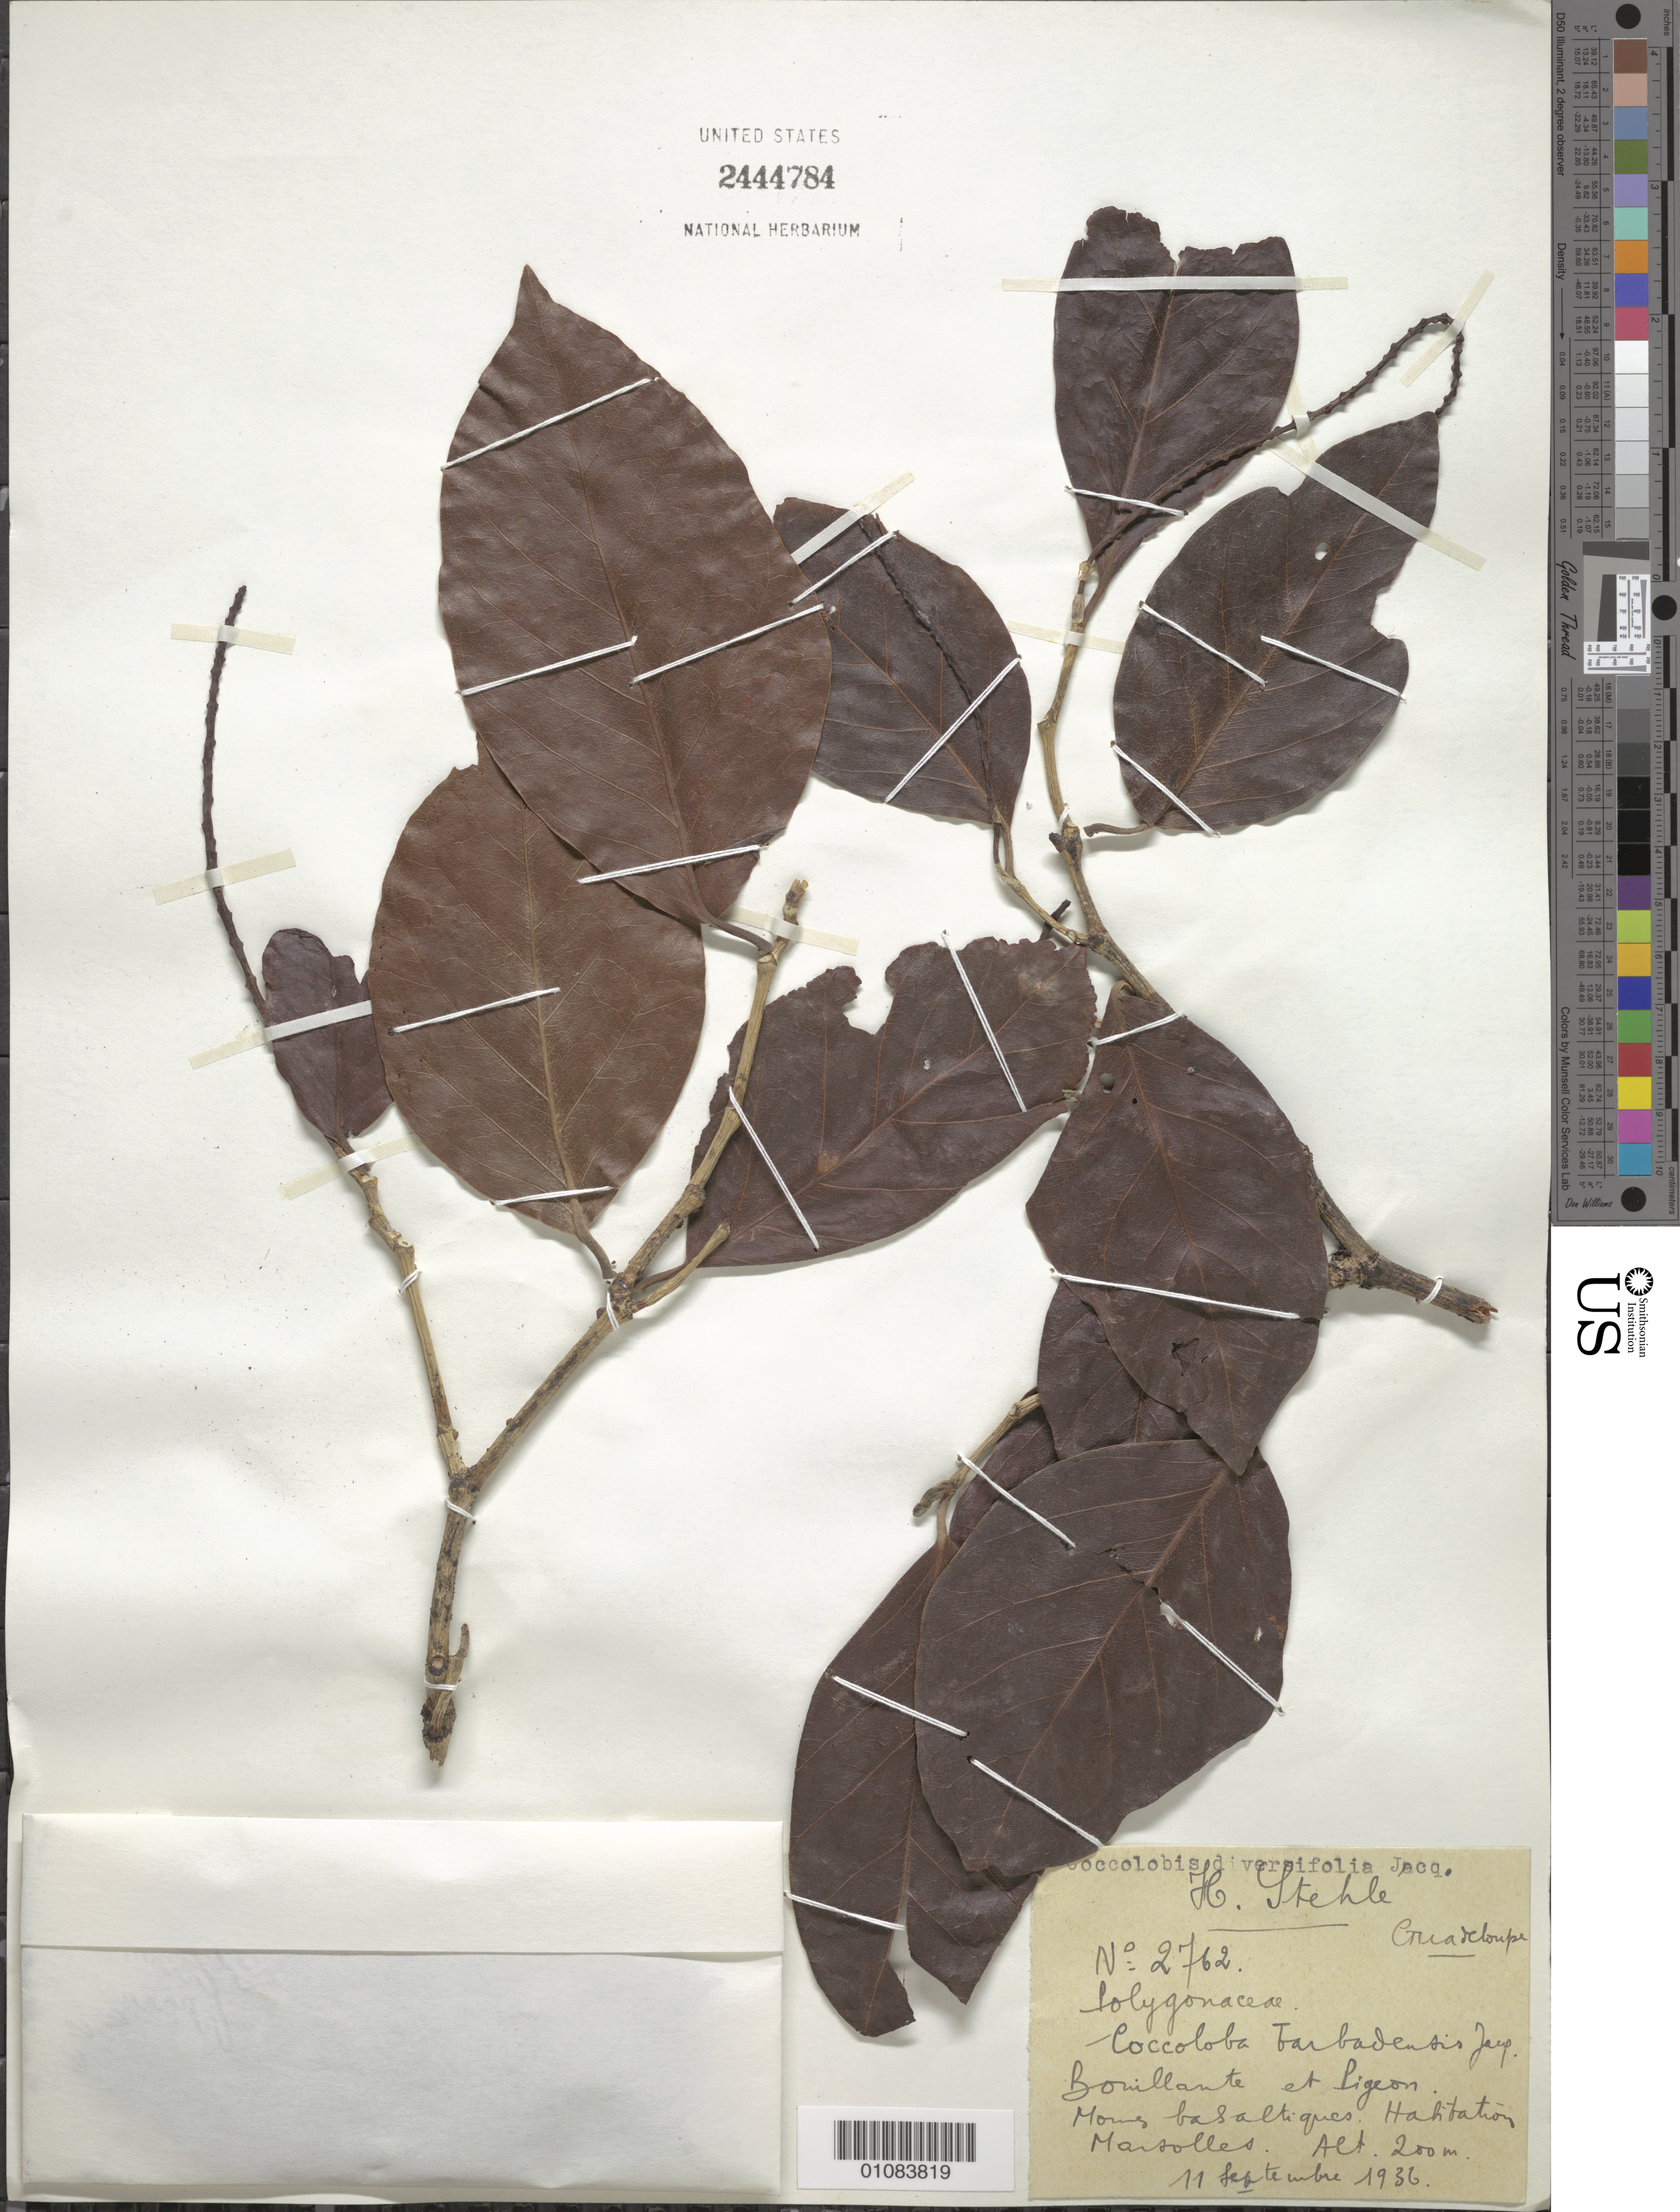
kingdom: Plantae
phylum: Tracheophyta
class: Magnoliopsida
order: Caryophyllales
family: Polygonaceae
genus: Coccoloba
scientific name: Coccoloba diversifolia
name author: Jacq.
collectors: H. Stehlé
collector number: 2762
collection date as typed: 11 Sep 1936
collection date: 1936-09-11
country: Guadeloupe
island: Basse Terre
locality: Bouillante et Pigeoun. Morne basaltiques. Habitation Marsolles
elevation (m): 200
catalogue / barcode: US 2444784